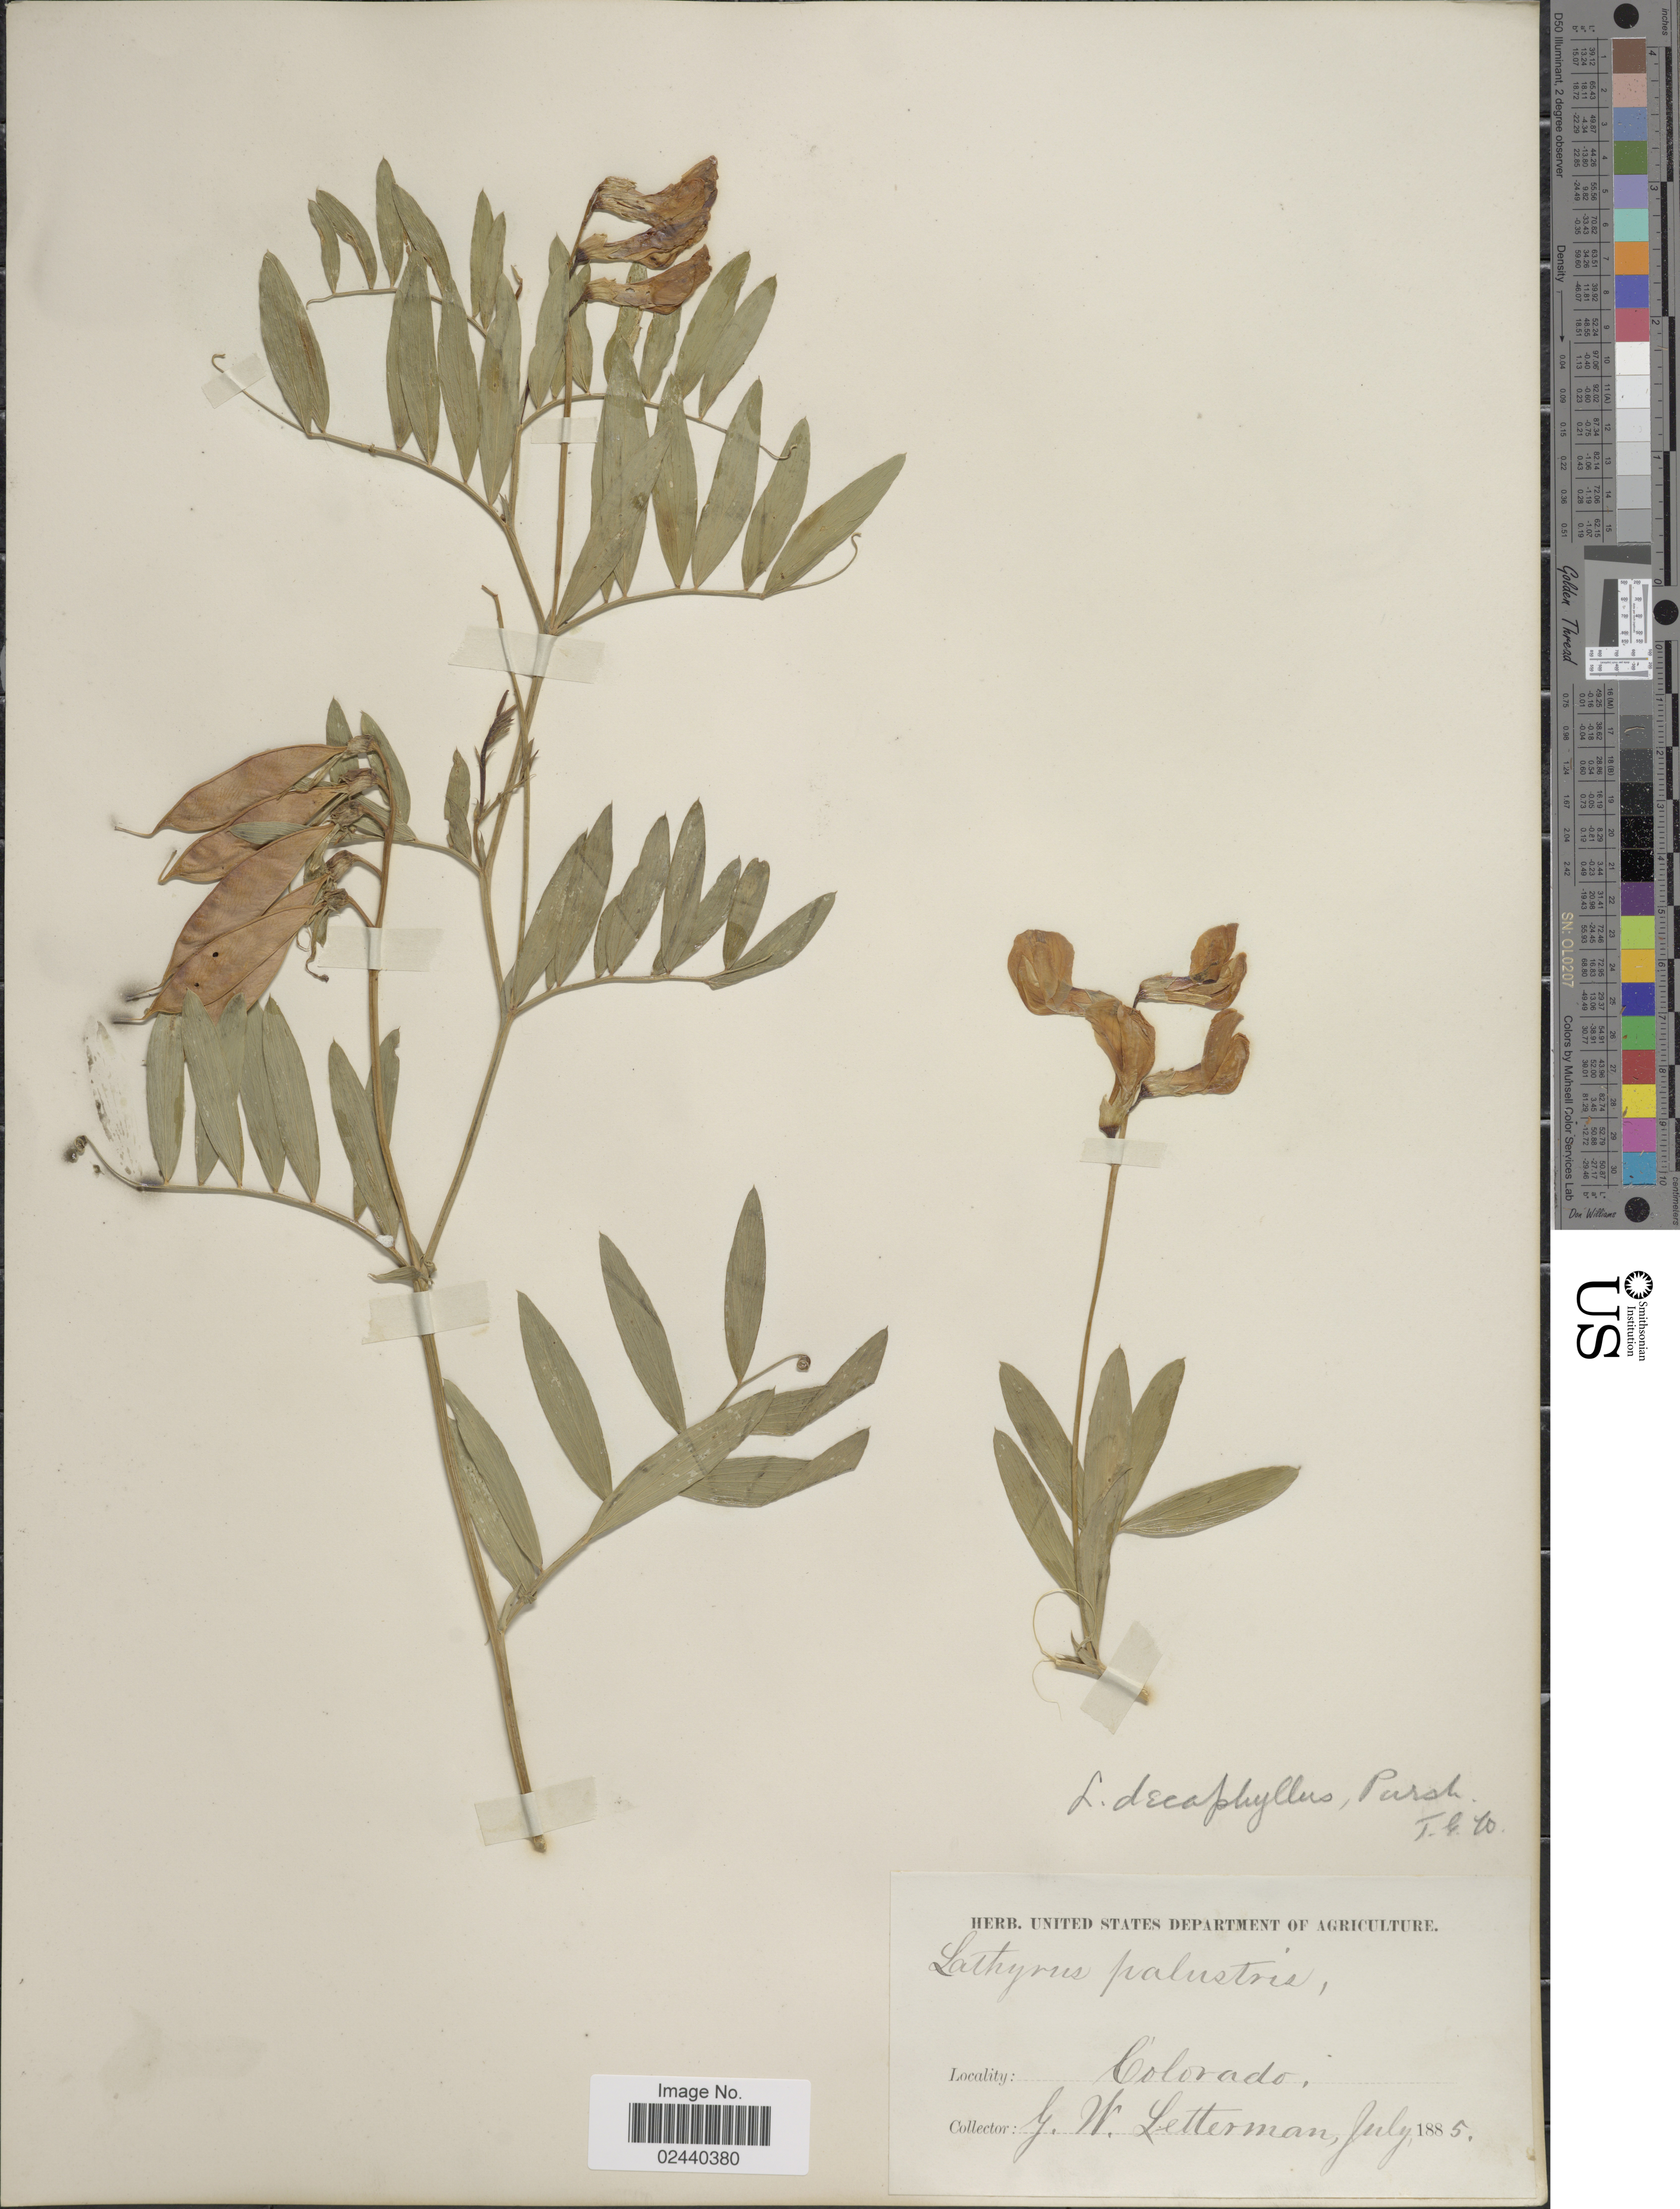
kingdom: Plantae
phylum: Tracheophyta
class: Magnoliopsida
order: Fabales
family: Fabaceae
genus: Lathyrus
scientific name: Lathyrus eucosmus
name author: Butters & H. St. John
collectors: G. W. Letterman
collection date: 1885-07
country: United States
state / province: Colorado